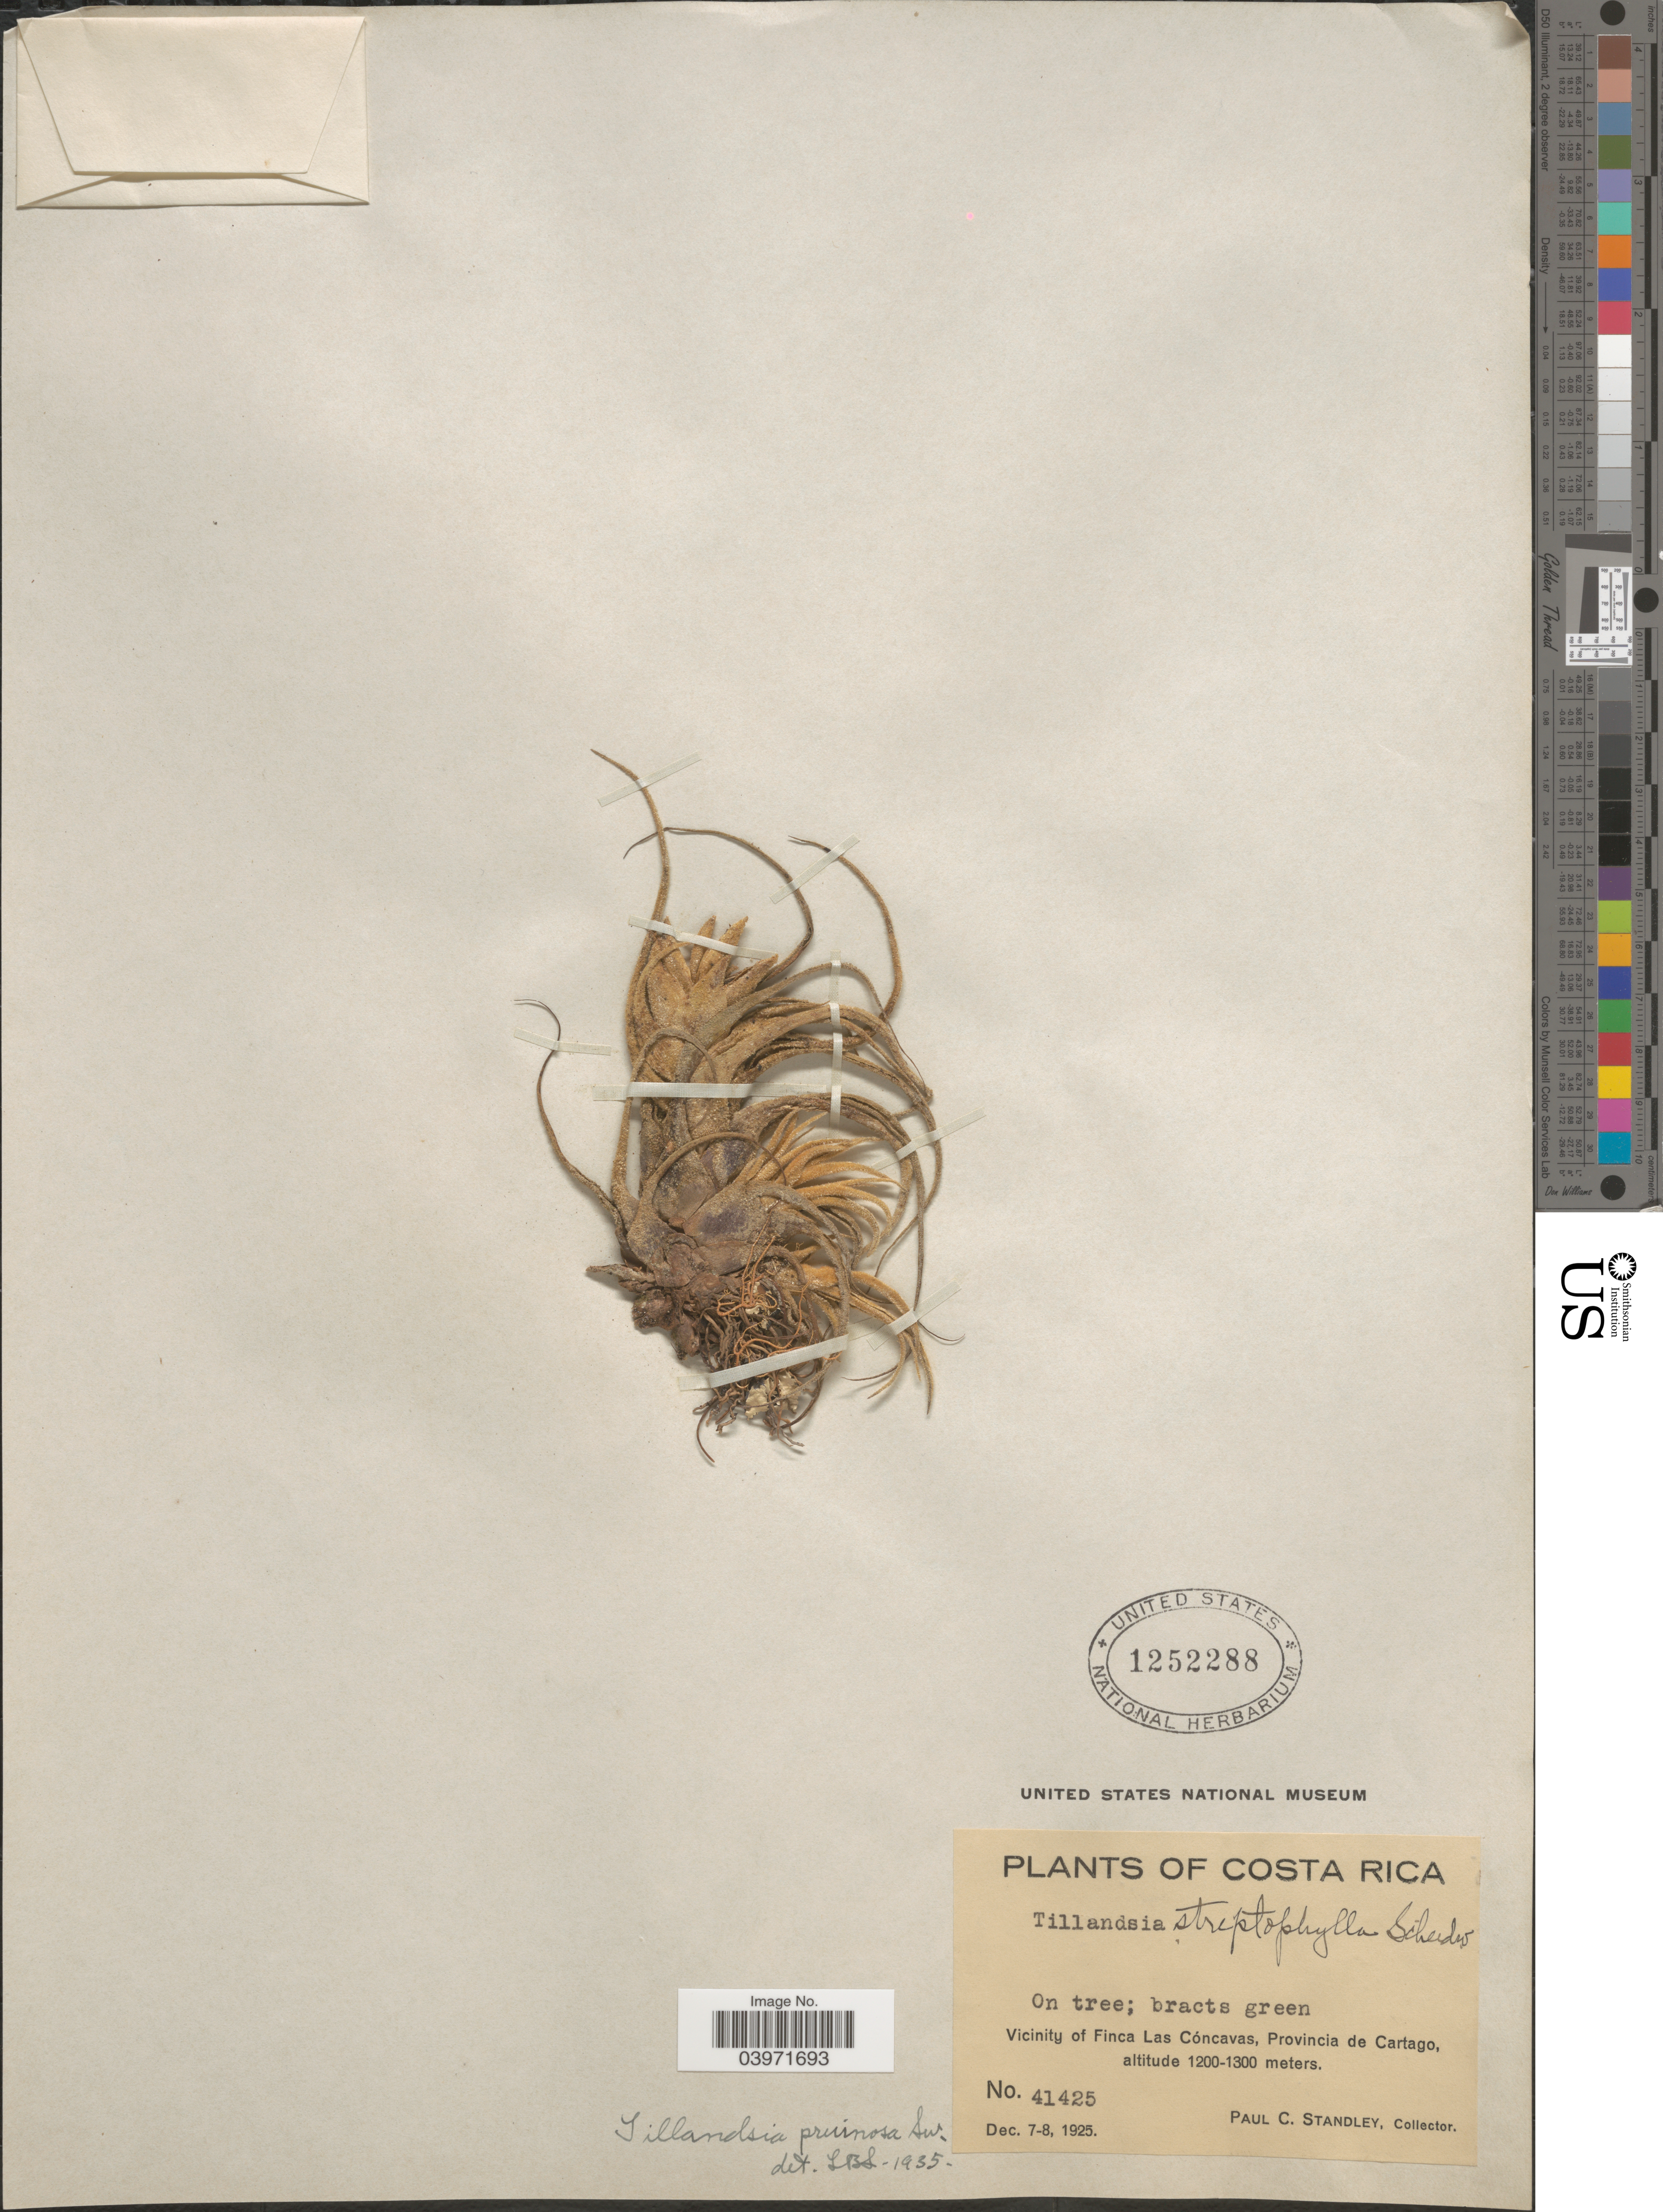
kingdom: Plantae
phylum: Tracheophyta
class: Liliopsida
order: Poales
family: Bromeliaceae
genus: Tillandsia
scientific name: Tillandsia pruinosa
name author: Sw.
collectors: P. C. Standley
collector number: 41425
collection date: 1925-12-07/1925-12-08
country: Costa Rica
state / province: Cartago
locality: Vicinity of Finca Las Cóncavas.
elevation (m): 1200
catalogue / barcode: US 1252288